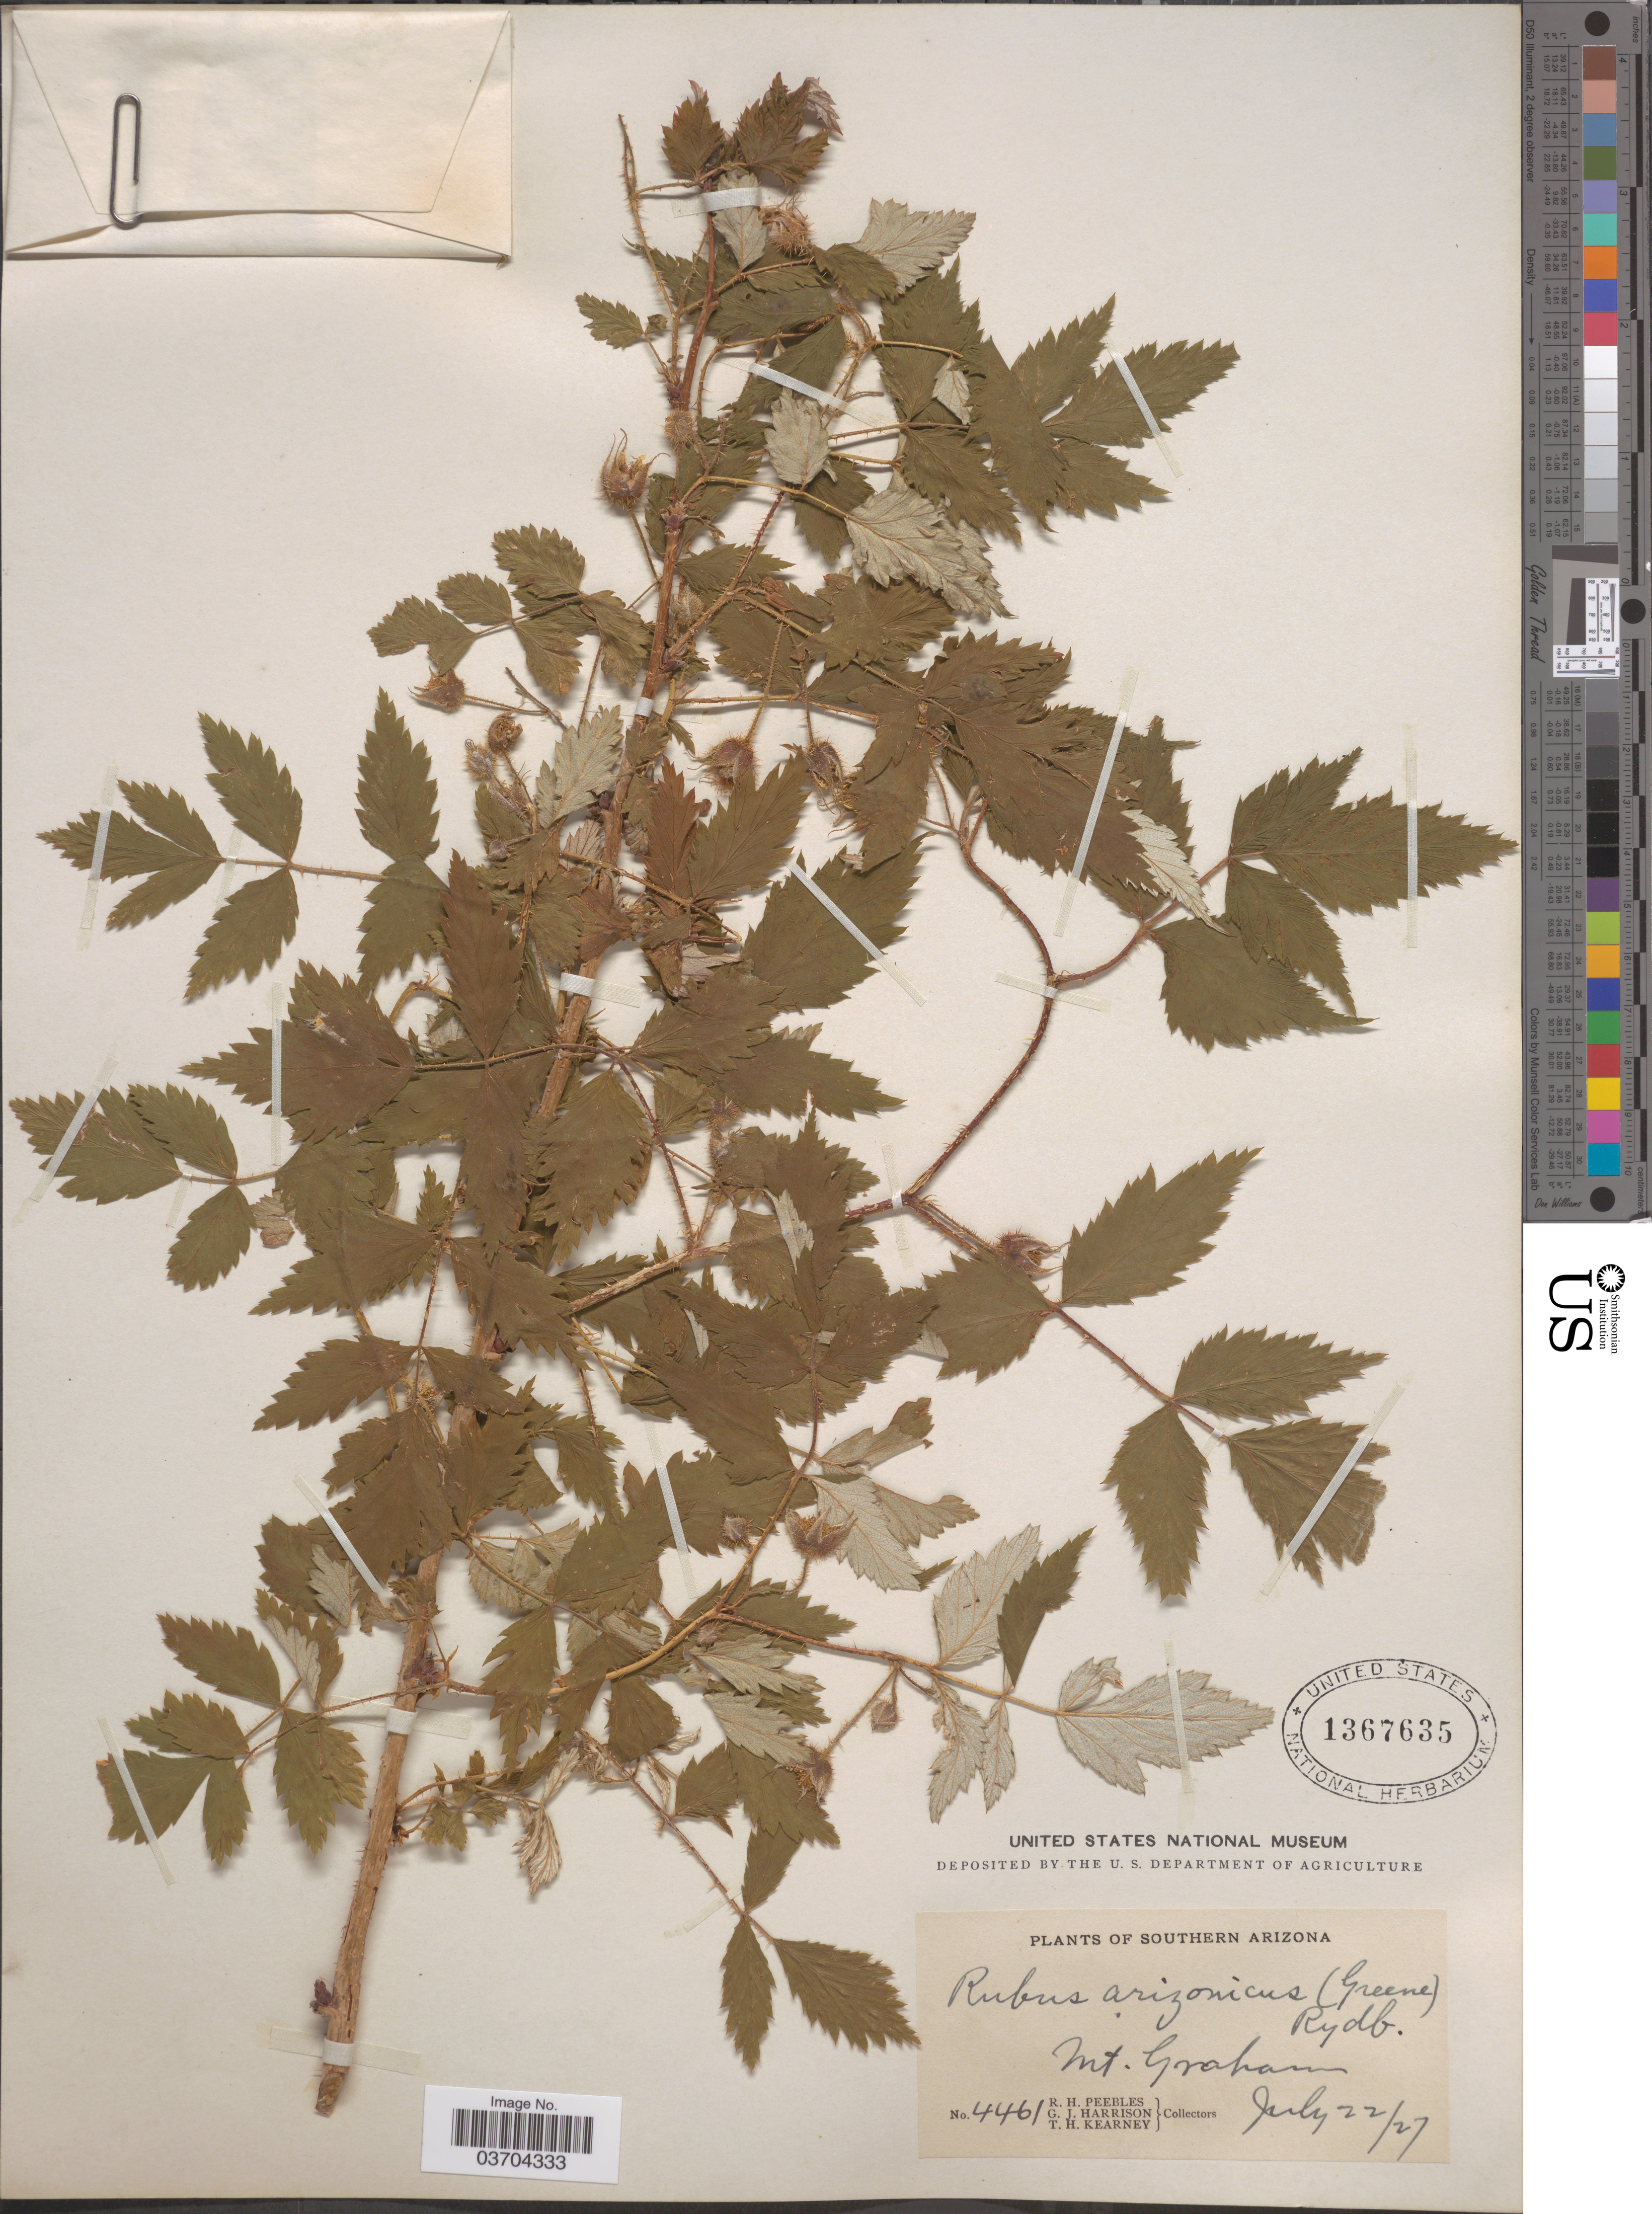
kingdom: Plantae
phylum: Tracheophyta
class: Magnoliopsida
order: Rosales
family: Rosaceae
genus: Rubus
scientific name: Rubus arizonicus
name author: (Greene) Rydb.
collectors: R. H. Peebles, G. J. Harrison & T. H. Kearney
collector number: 4461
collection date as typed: Transcribed d/m/y: 22/7/27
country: United States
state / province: Arizona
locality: Southern Arizona. Mt. Graham.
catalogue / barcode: US 1367635